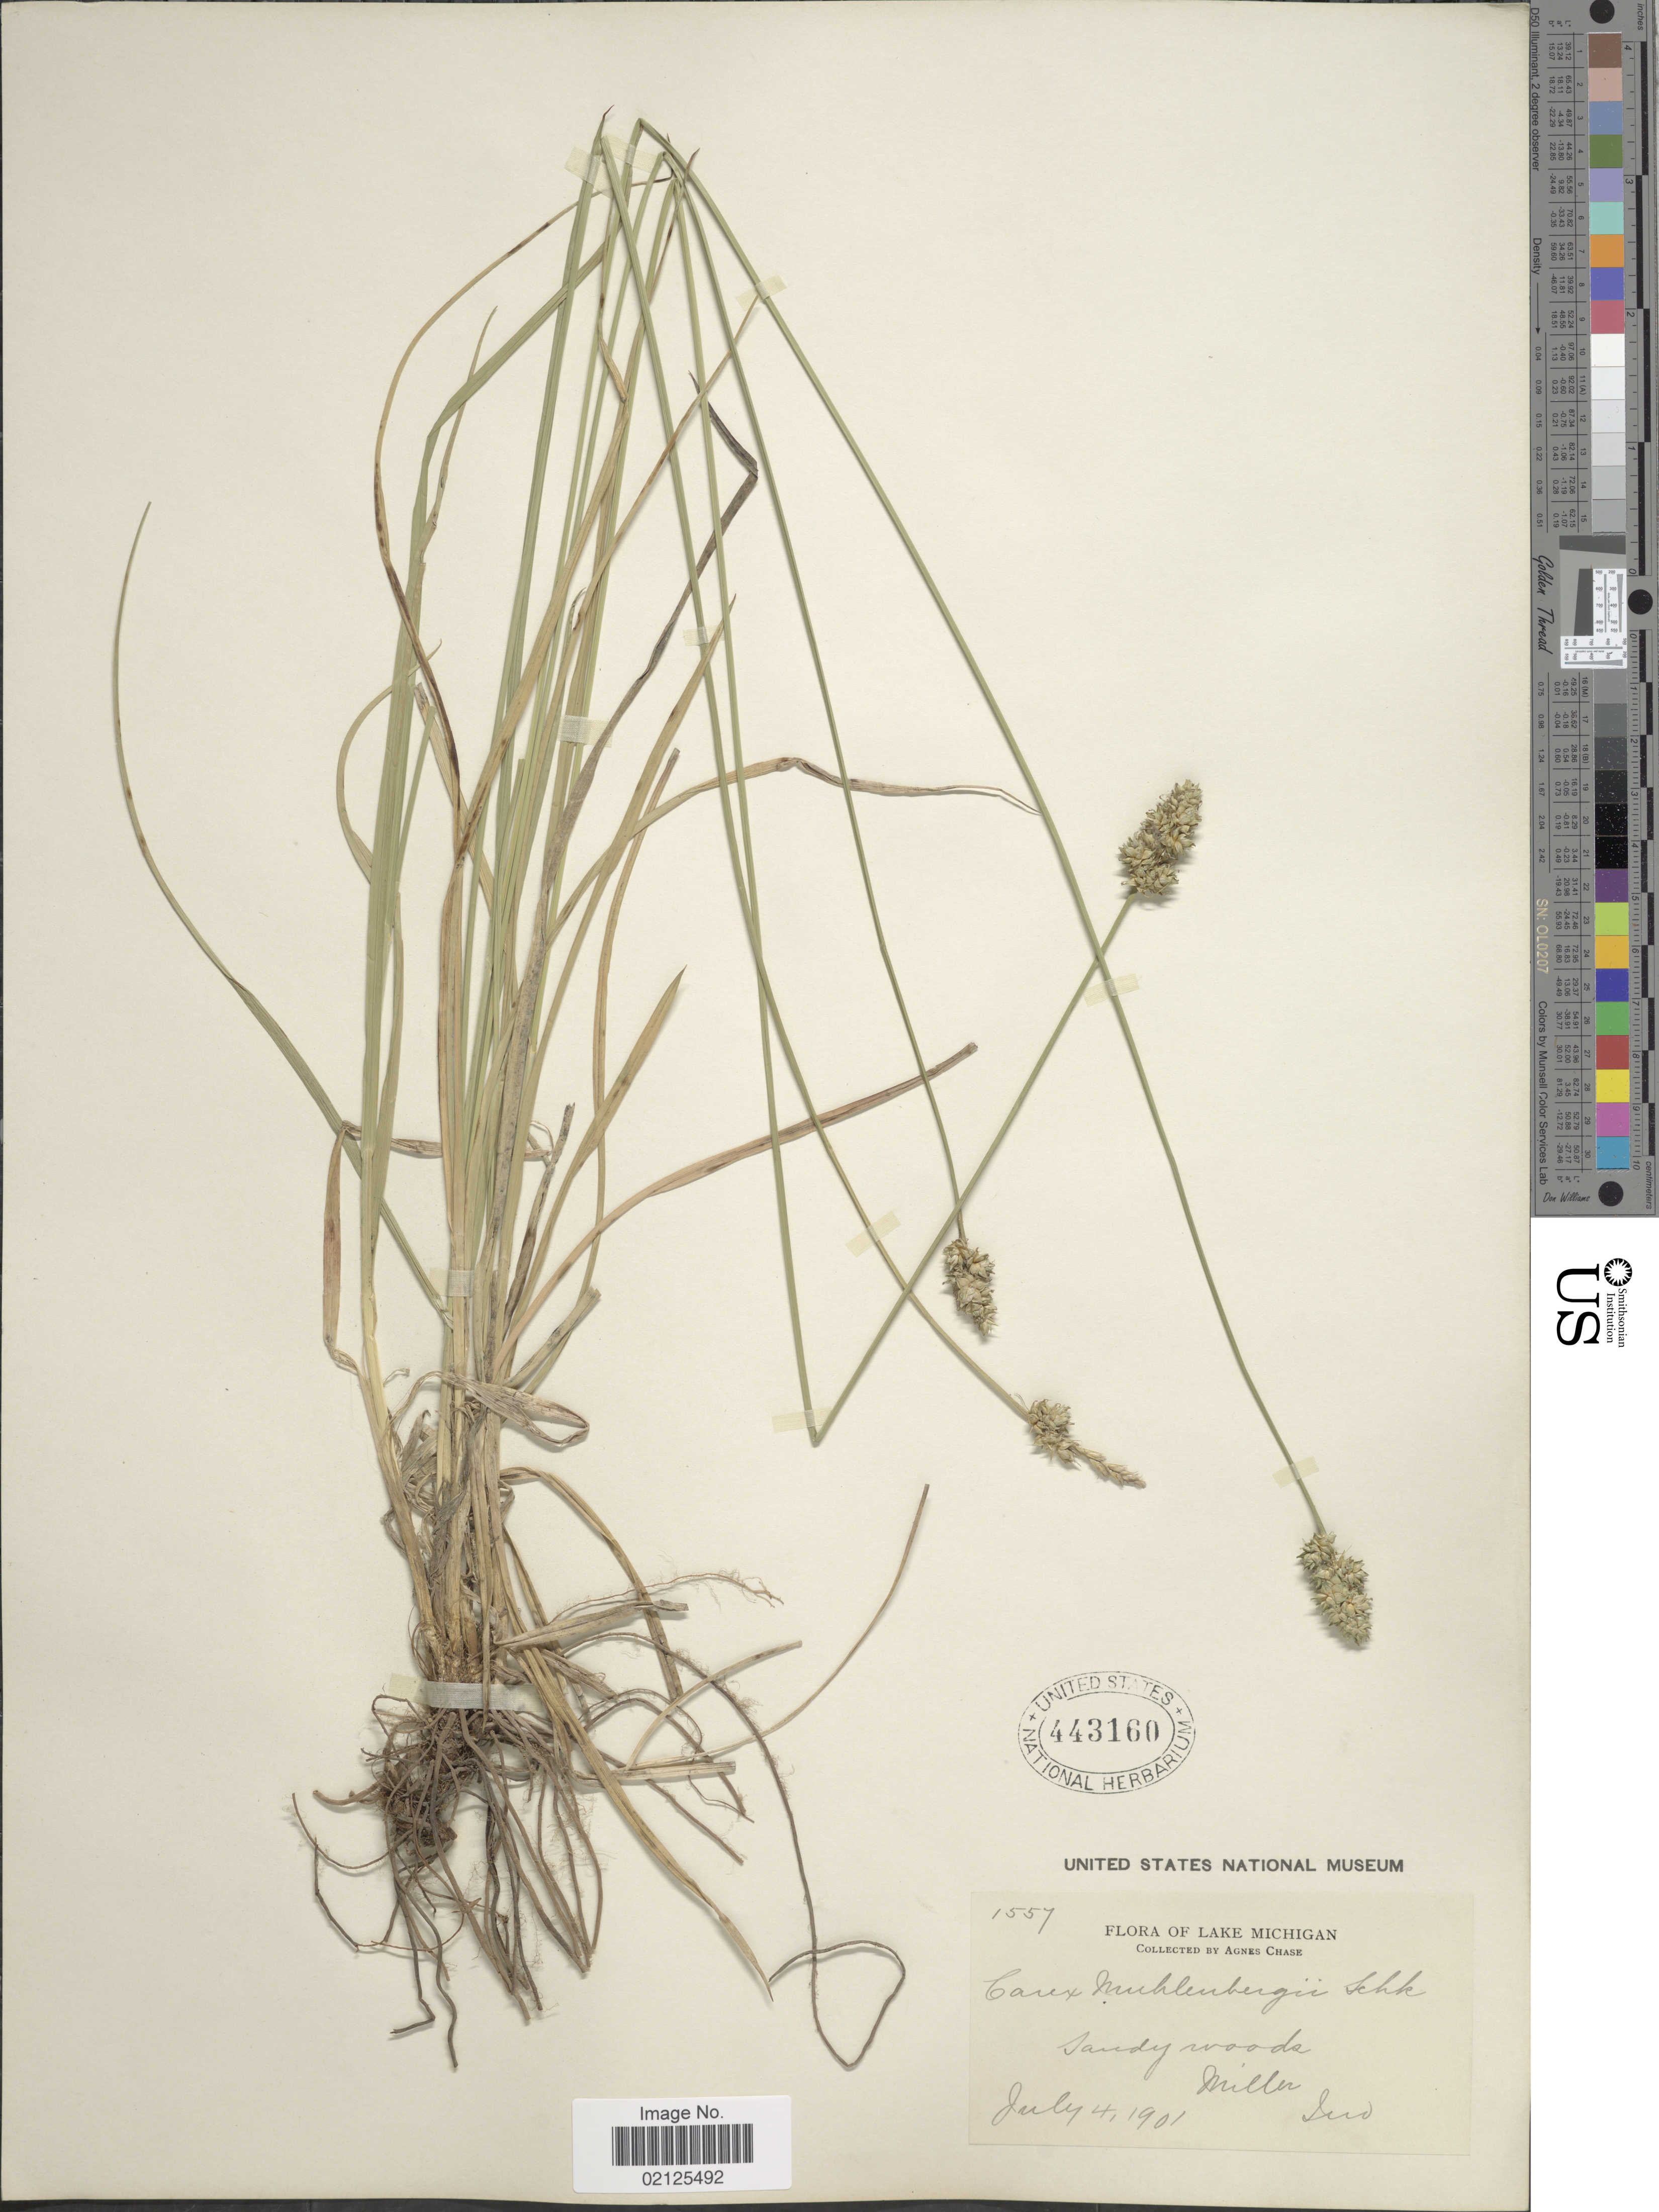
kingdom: Plantae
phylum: Tracheophyta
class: Liliopsida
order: Poales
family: Cyperaceae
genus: Carex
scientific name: Carex muehlenbergii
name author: Willd.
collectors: A. Chase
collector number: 1557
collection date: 1901-07-04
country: United States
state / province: Michigan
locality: Lake Michigan, Sandy woods, Miller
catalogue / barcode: US 443160